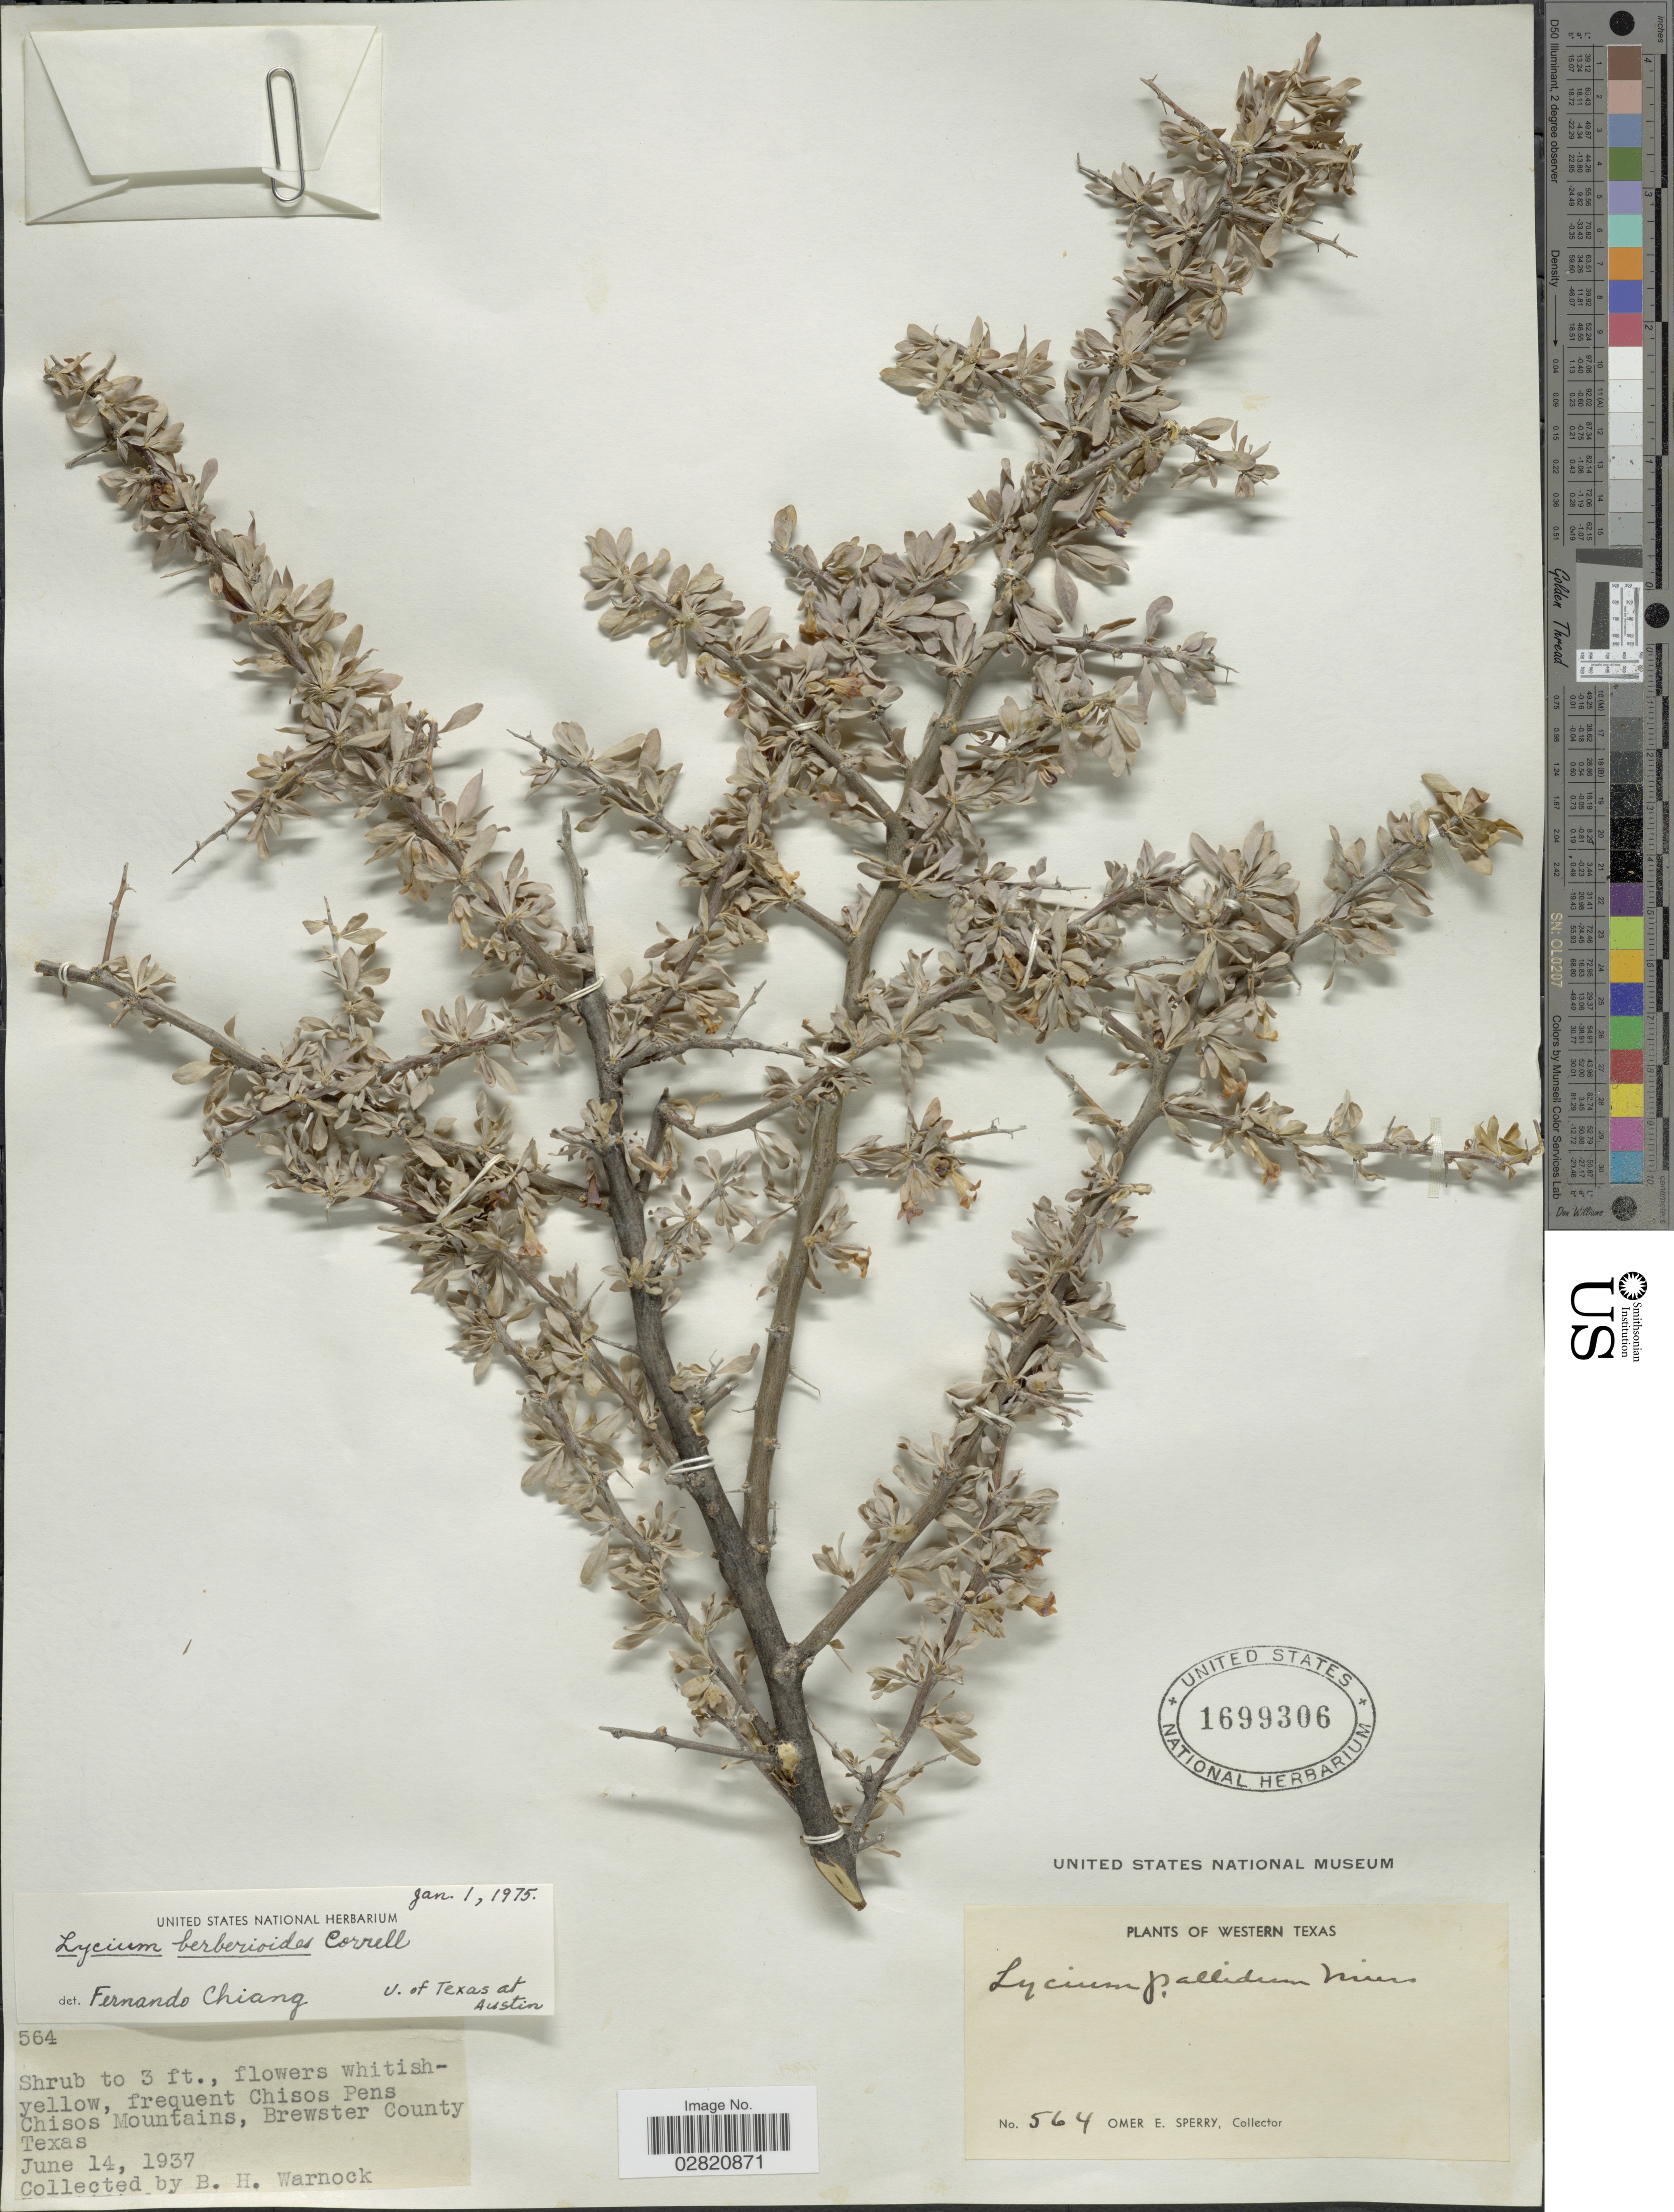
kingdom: Plantae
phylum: Tracheophyta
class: Magnoliopsida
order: Solanales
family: Solanaceae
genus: Lycium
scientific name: Lycium berberioides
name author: Correll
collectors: B. H. Warnock & O. E. Sperry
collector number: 564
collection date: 1937-06-14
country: United States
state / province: Texas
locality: Western Texas. Chisos Pens, Chisos Mountains, Brewster County.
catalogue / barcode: US 1699306